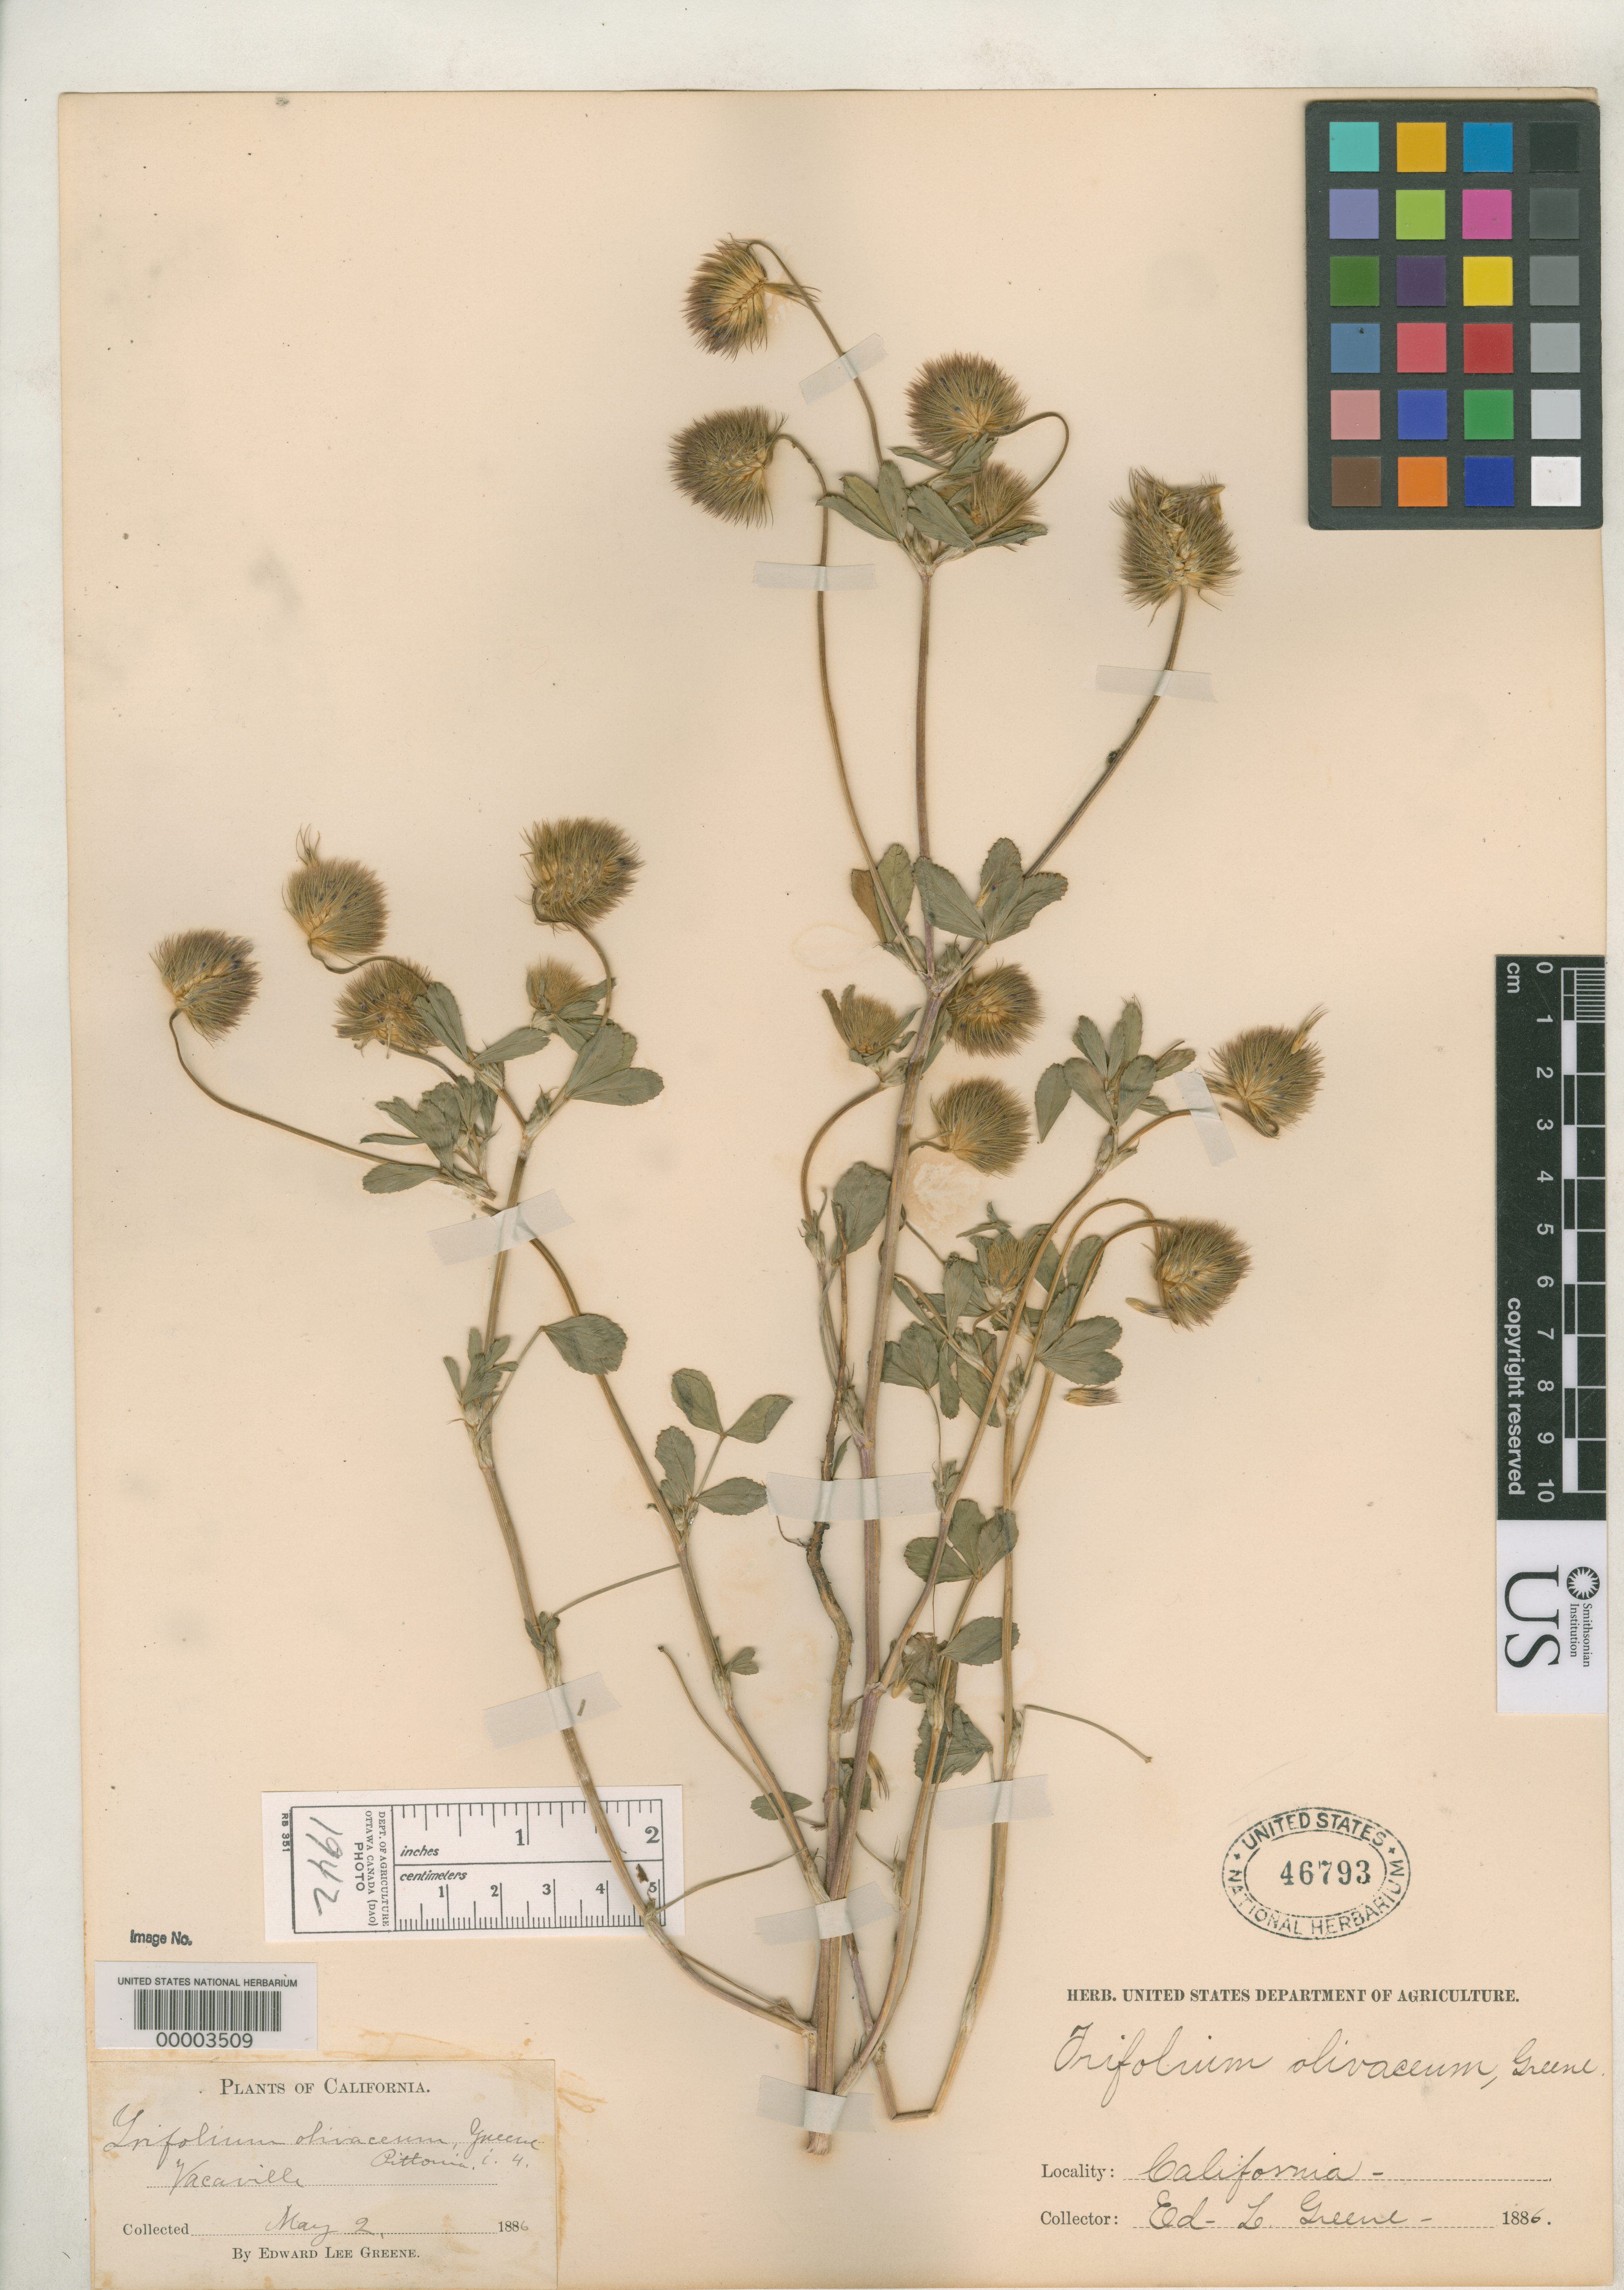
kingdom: Plantae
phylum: Tracheophyta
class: Magnoliopsida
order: Fabales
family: Fabaceae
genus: Trifolium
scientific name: Trifolium olivaceum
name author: Greene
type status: Type Collection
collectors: E. L. Greene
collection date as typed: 02 May 1886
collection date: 1886-05-02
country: United States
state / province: California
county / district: San Francisco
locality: Near Vacaville, ca. 50 mi N of San Francisco.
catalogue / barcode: US 46793